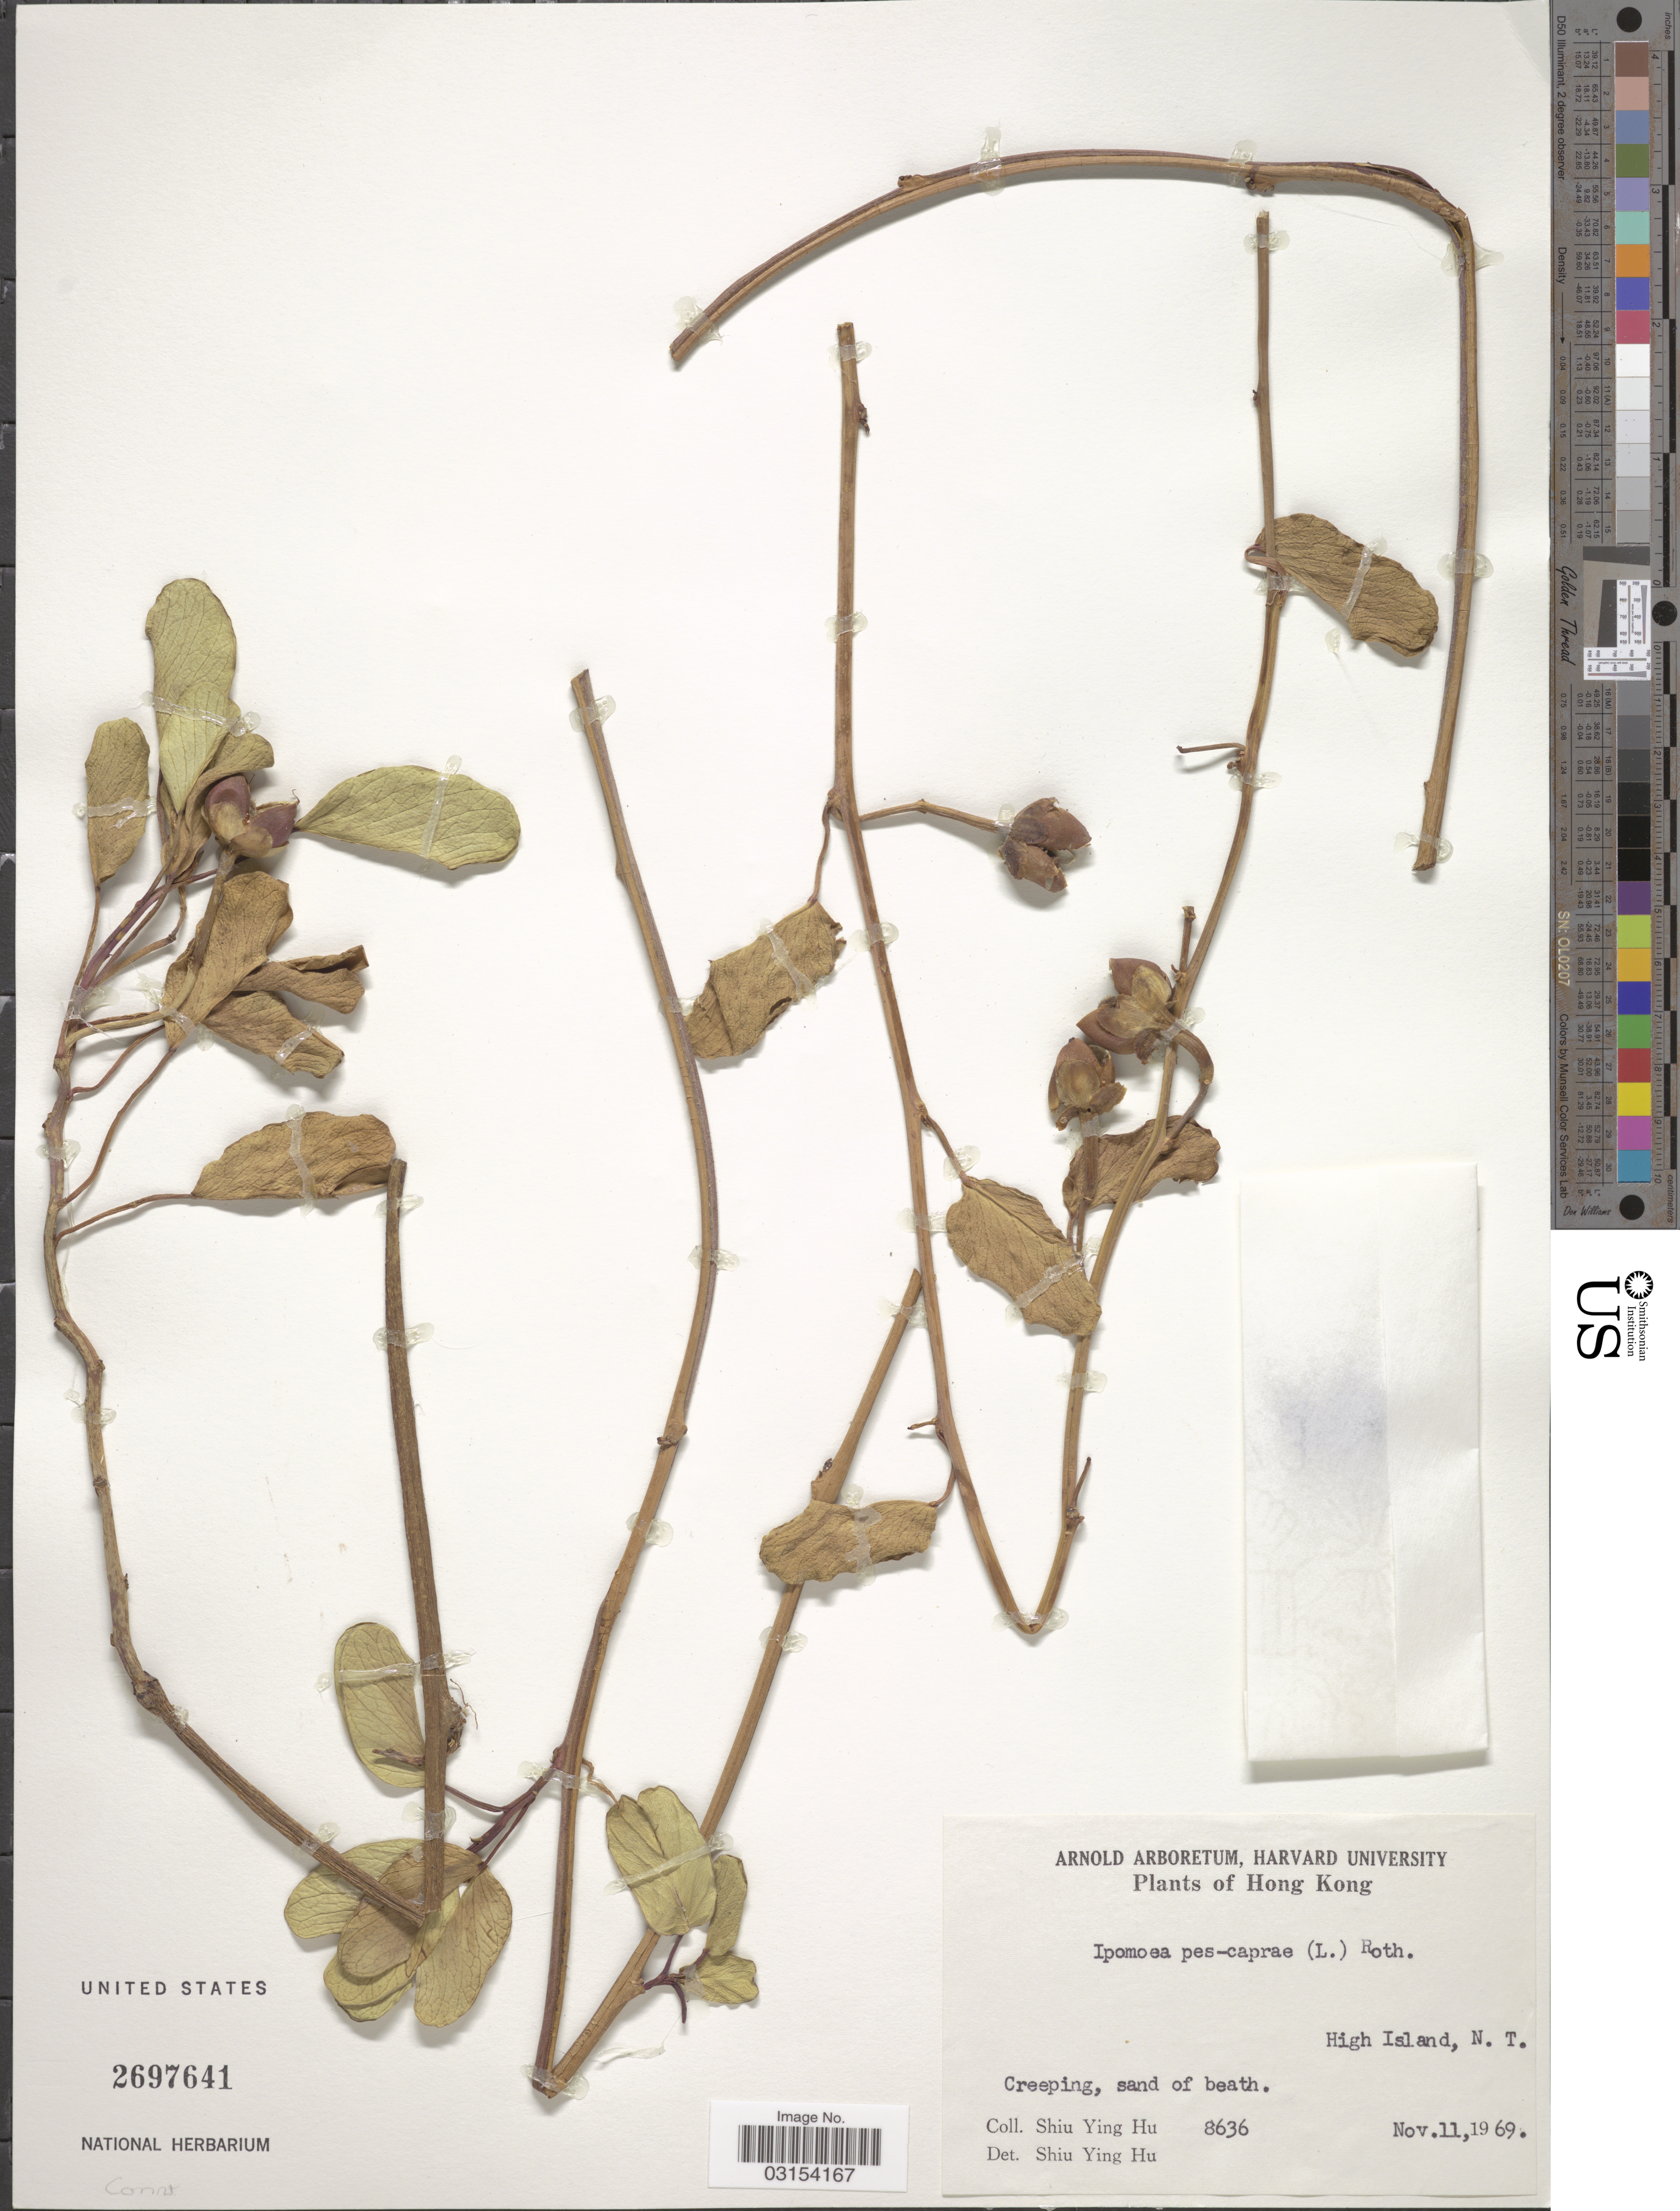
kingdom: Plantae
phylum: Tracheophyta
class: Magnoliopsida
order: Solanales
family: Convolvulaceae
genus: Ipomoea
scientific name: Ipomoea pes-caprae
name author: (L.) R. Br.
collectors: S. Y. Hu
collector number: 8636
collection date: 1969-11-11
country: China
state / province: Hong Kong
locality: High Island, N. T.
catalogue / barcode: US 2697641